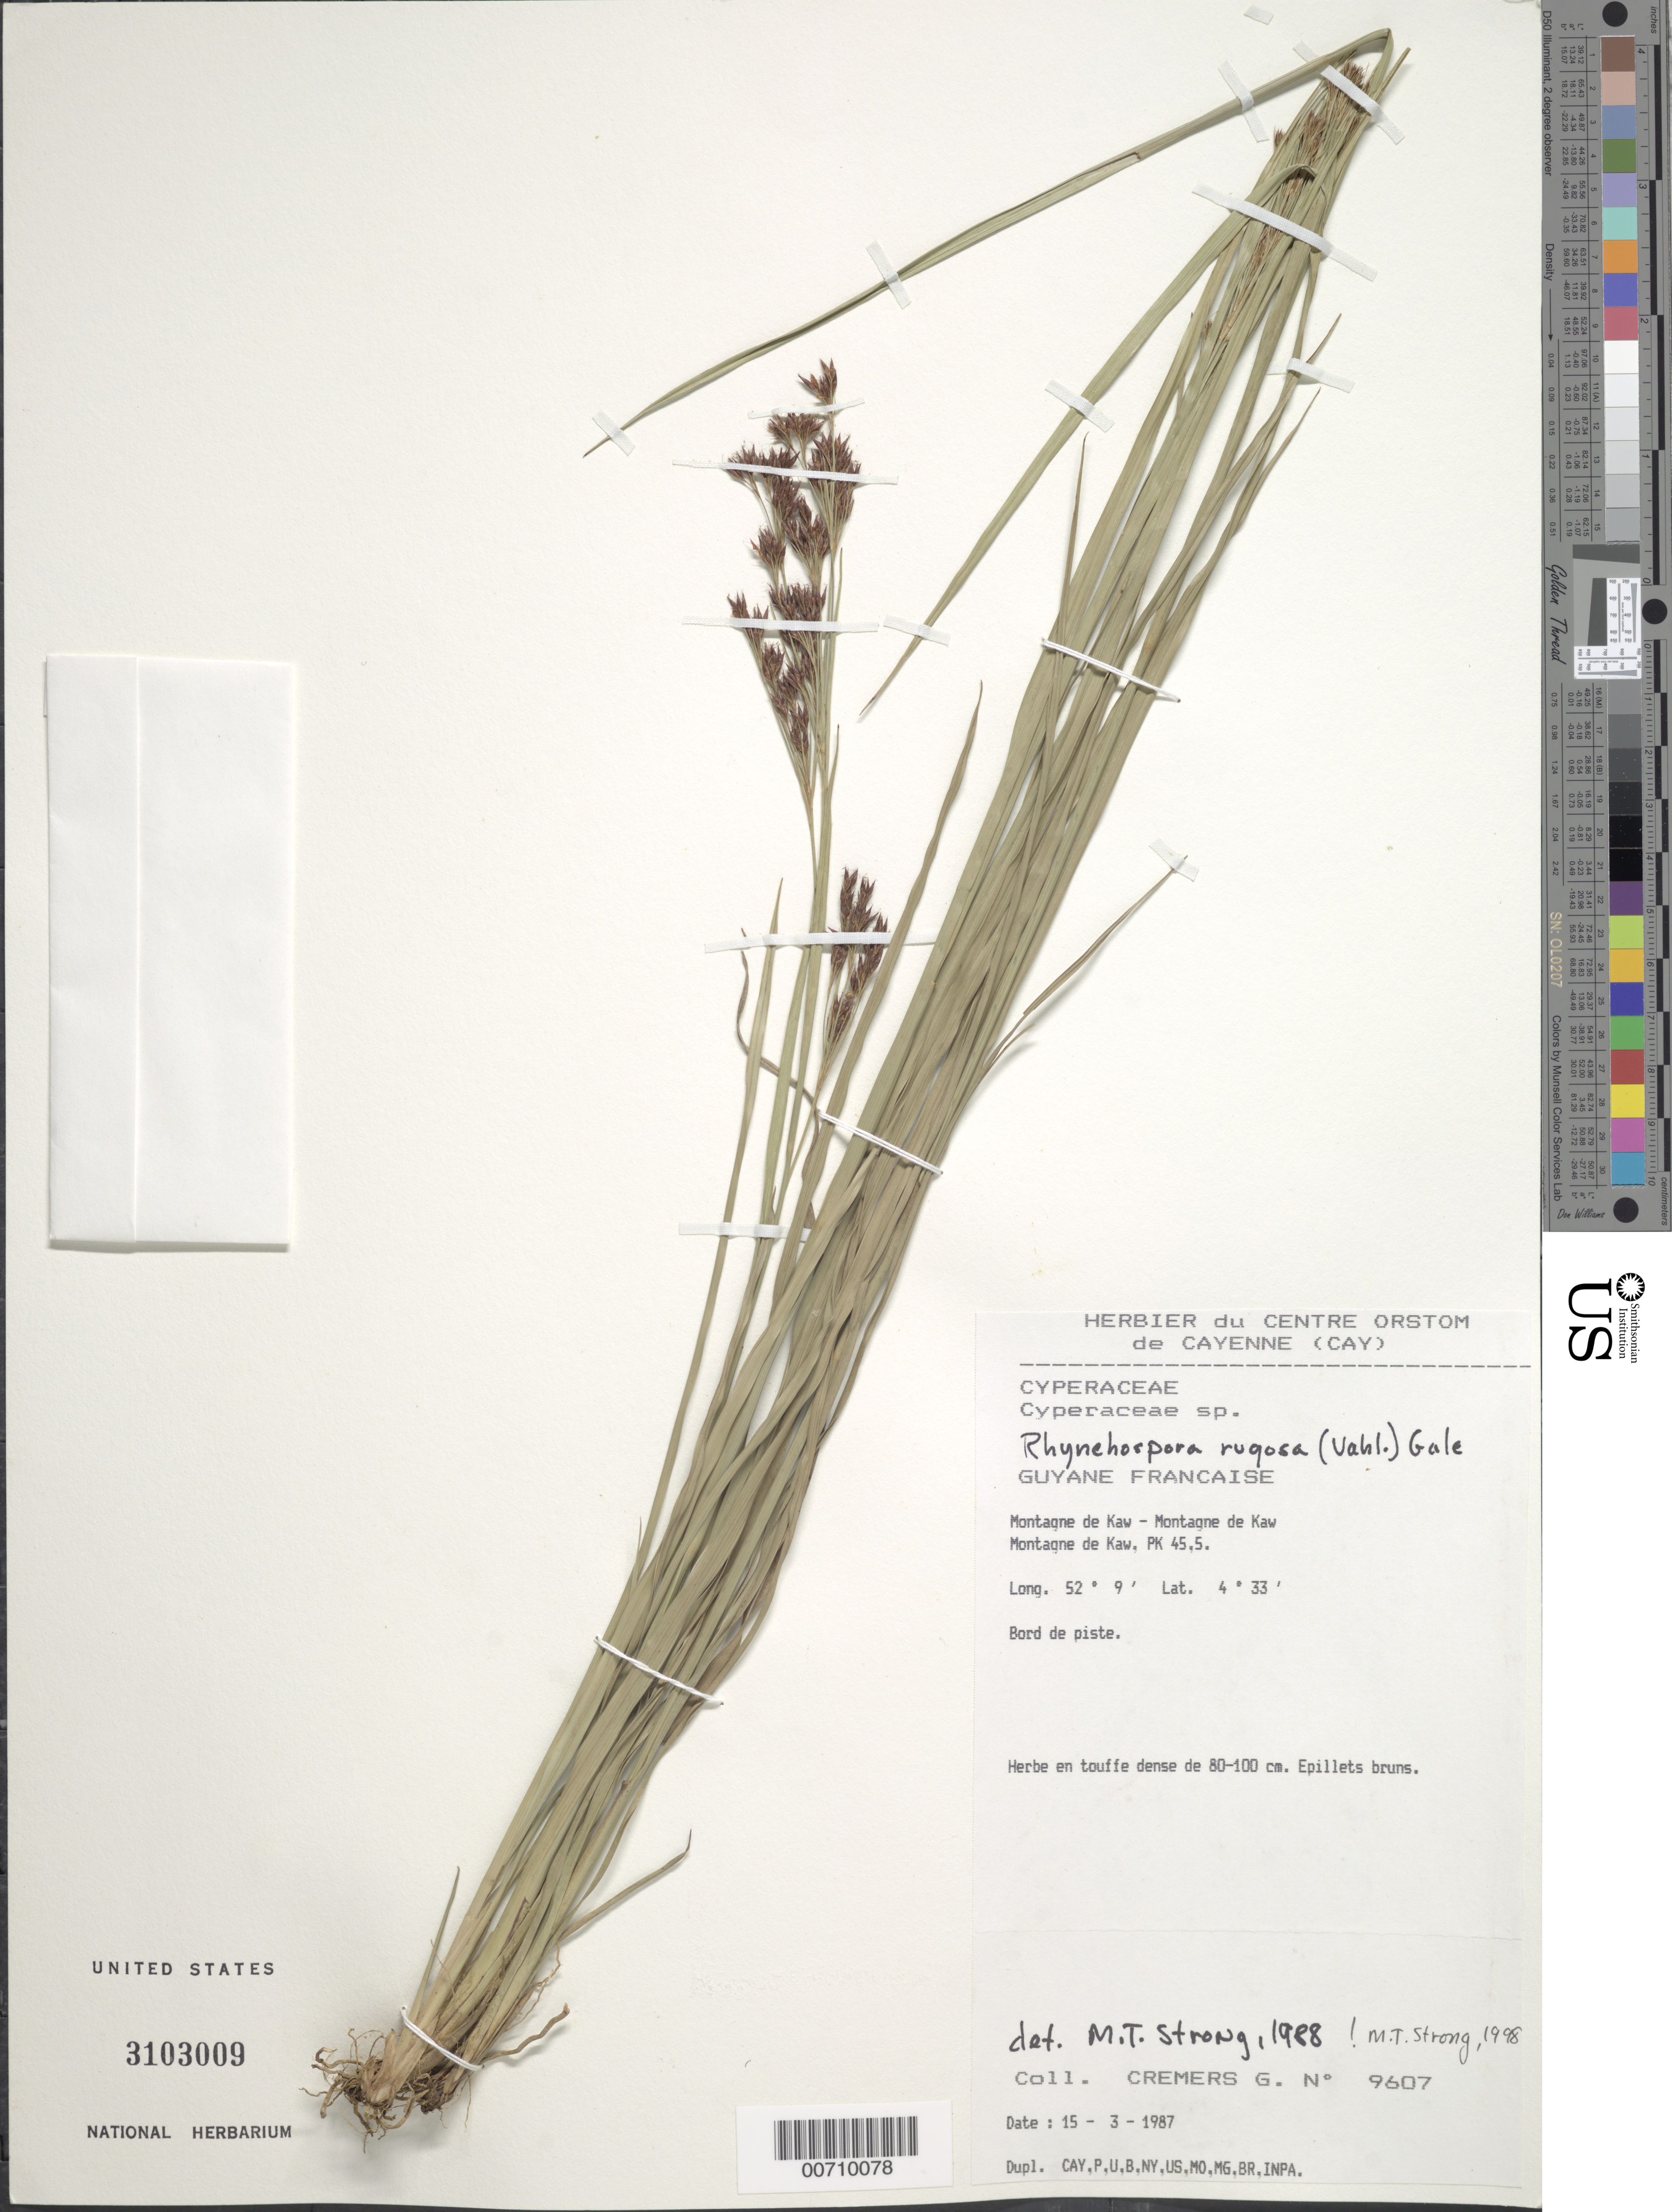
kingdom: Plantae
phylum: Tracheophyta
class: Liliopsida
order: Poales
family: Cyperaceae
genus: Rhynchospora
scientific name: Rhynchospora rugosa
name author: (Vahl) Gale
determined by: Strong, M. T., (US), Smithsonian Institution - National Museum of Natural History (UNITED STATES)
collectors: G. Cremers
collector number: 9607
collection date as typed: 15-Mar-87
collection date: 1987-03-15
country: French Guiana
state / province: Cayenne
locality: Cayenne, Montagne de Kaw, Pk. 45.5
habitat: Roadside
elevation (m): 75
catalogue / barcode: US 3103009